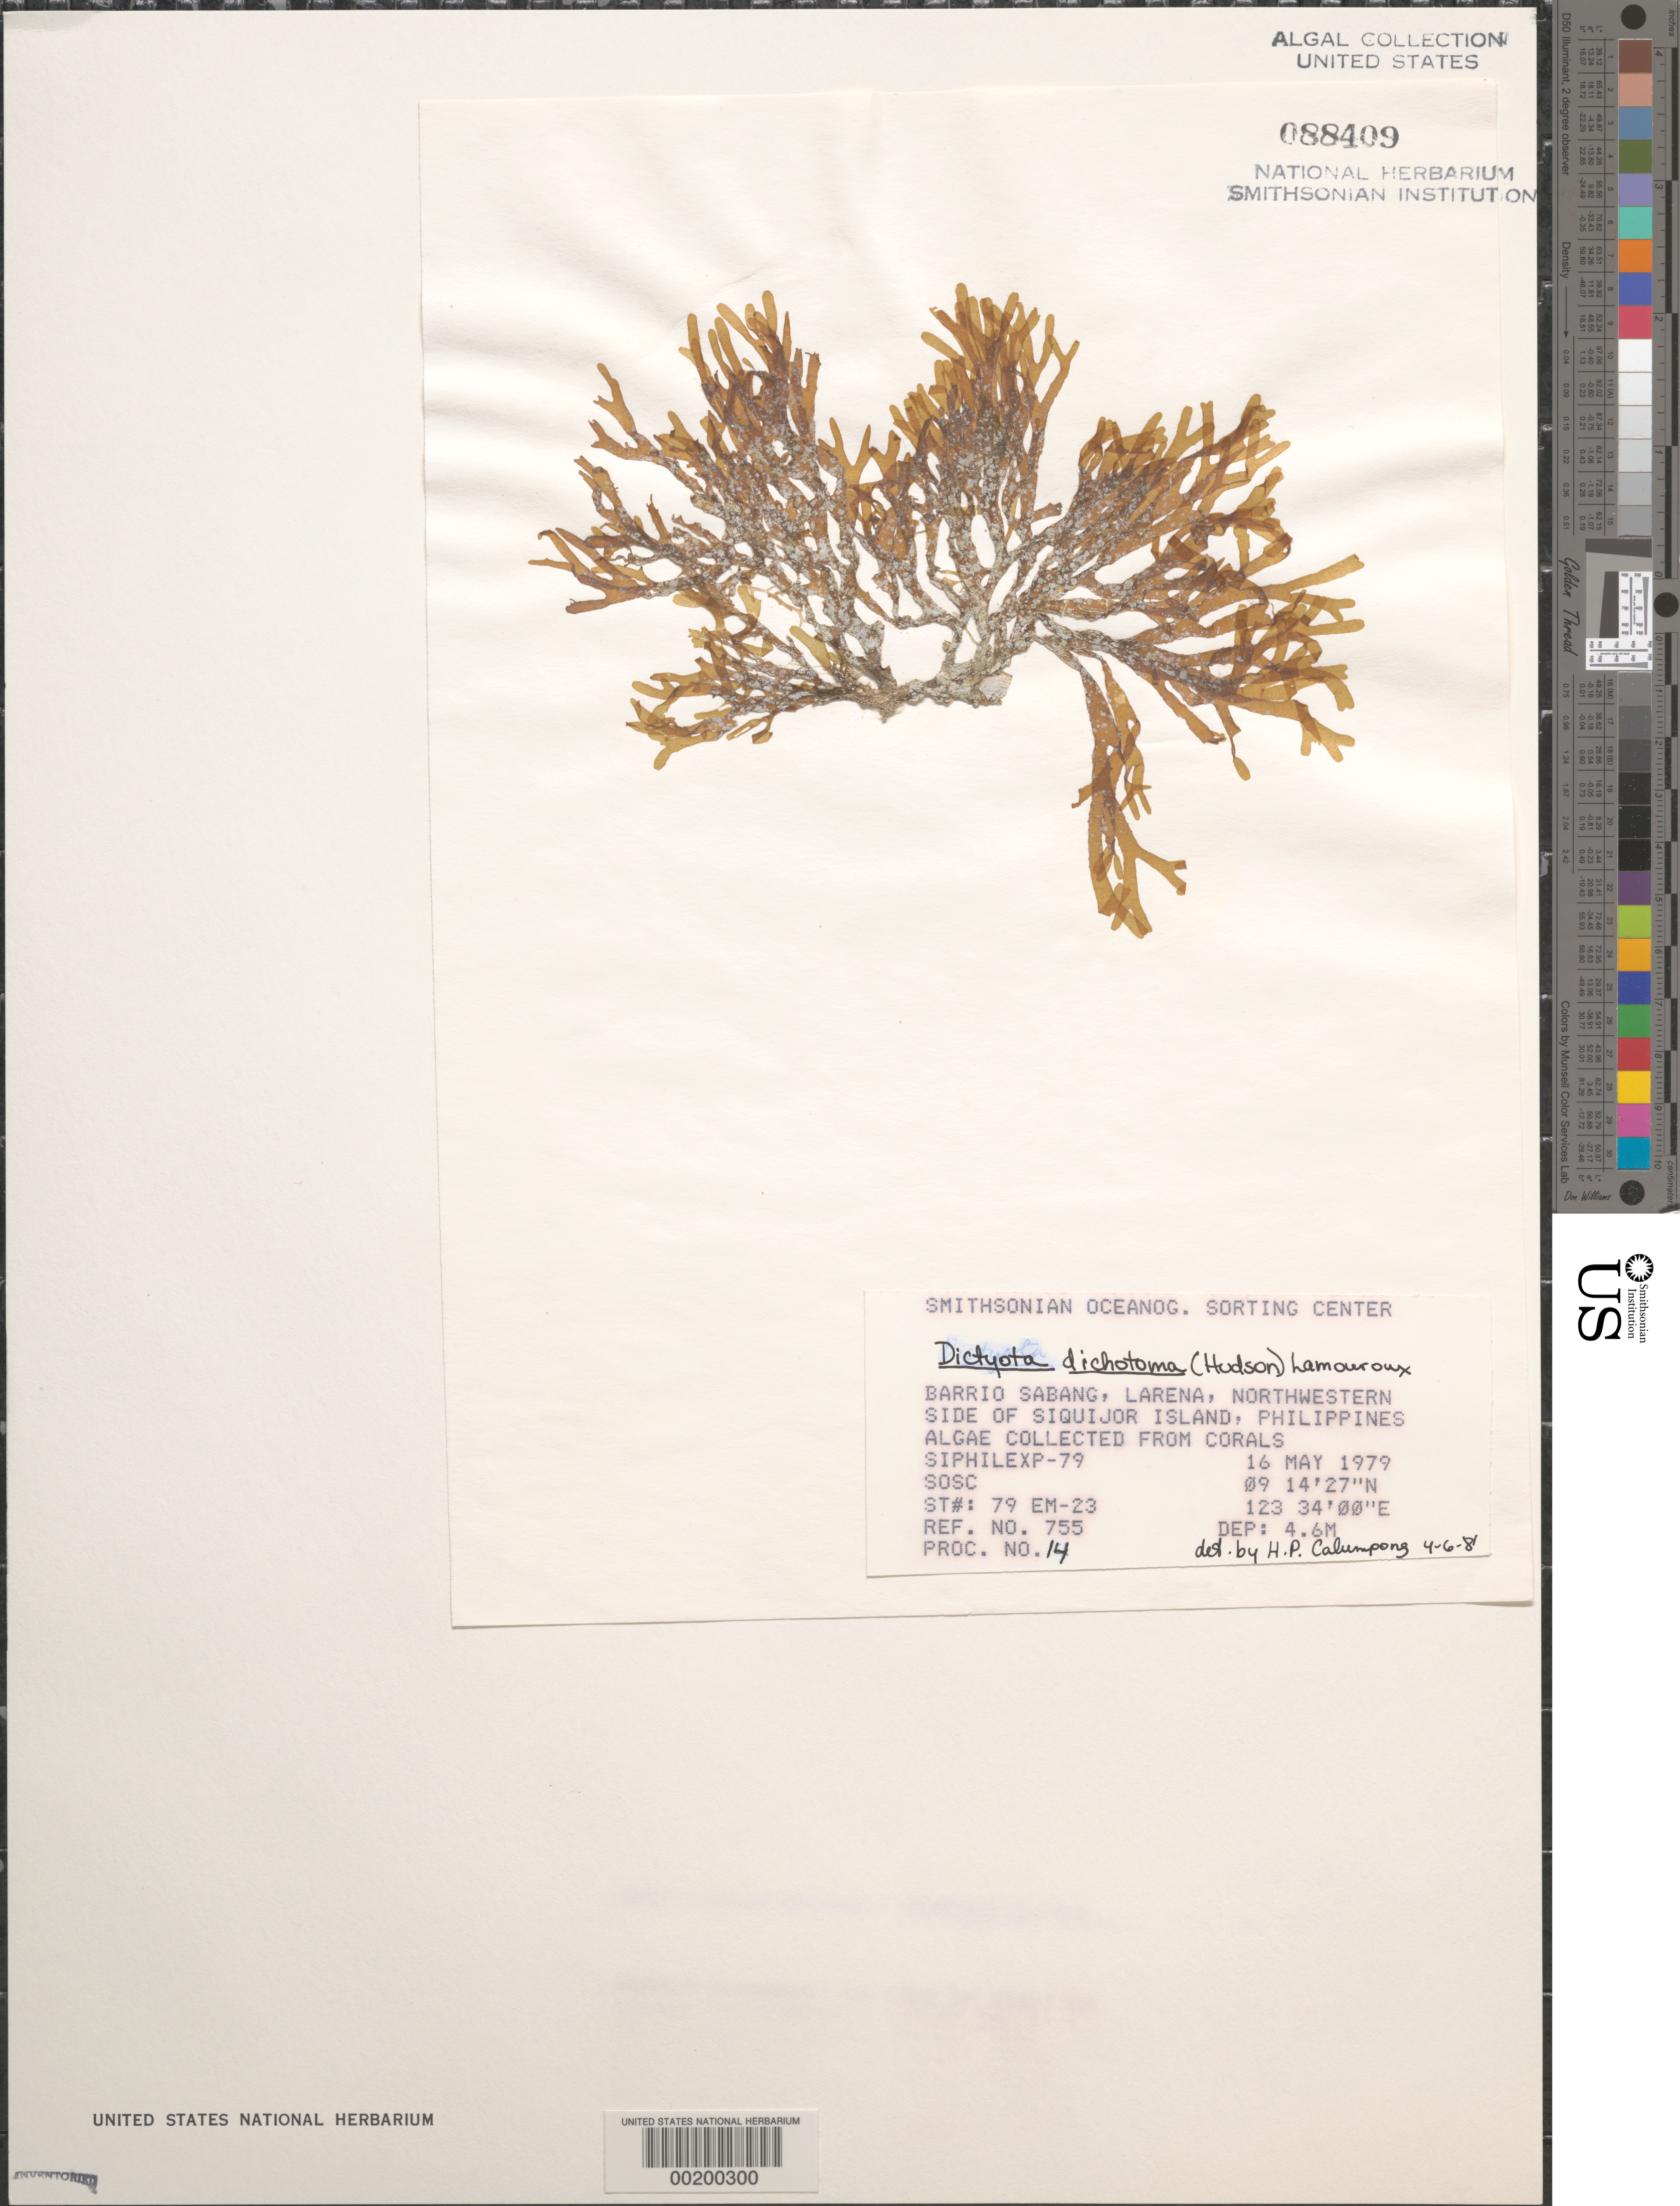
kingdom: Chromista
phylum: Ochrophyta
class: Phaeophyceae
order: Dictyotales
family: Dictyotaceae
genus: Dictyota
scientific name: Dictyota dichotoma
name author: (Huds.) J.V.Lamouroux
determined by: Calumpong, H. P.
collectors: SOSC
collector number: Station 79 Em-23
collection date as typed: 16 May 1979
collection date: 1979-05-16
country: Philippines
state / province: Central Visayas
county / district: Siquijor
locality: Visayan, Siquijor island, larena, barrio sabang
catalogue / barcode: US 88409